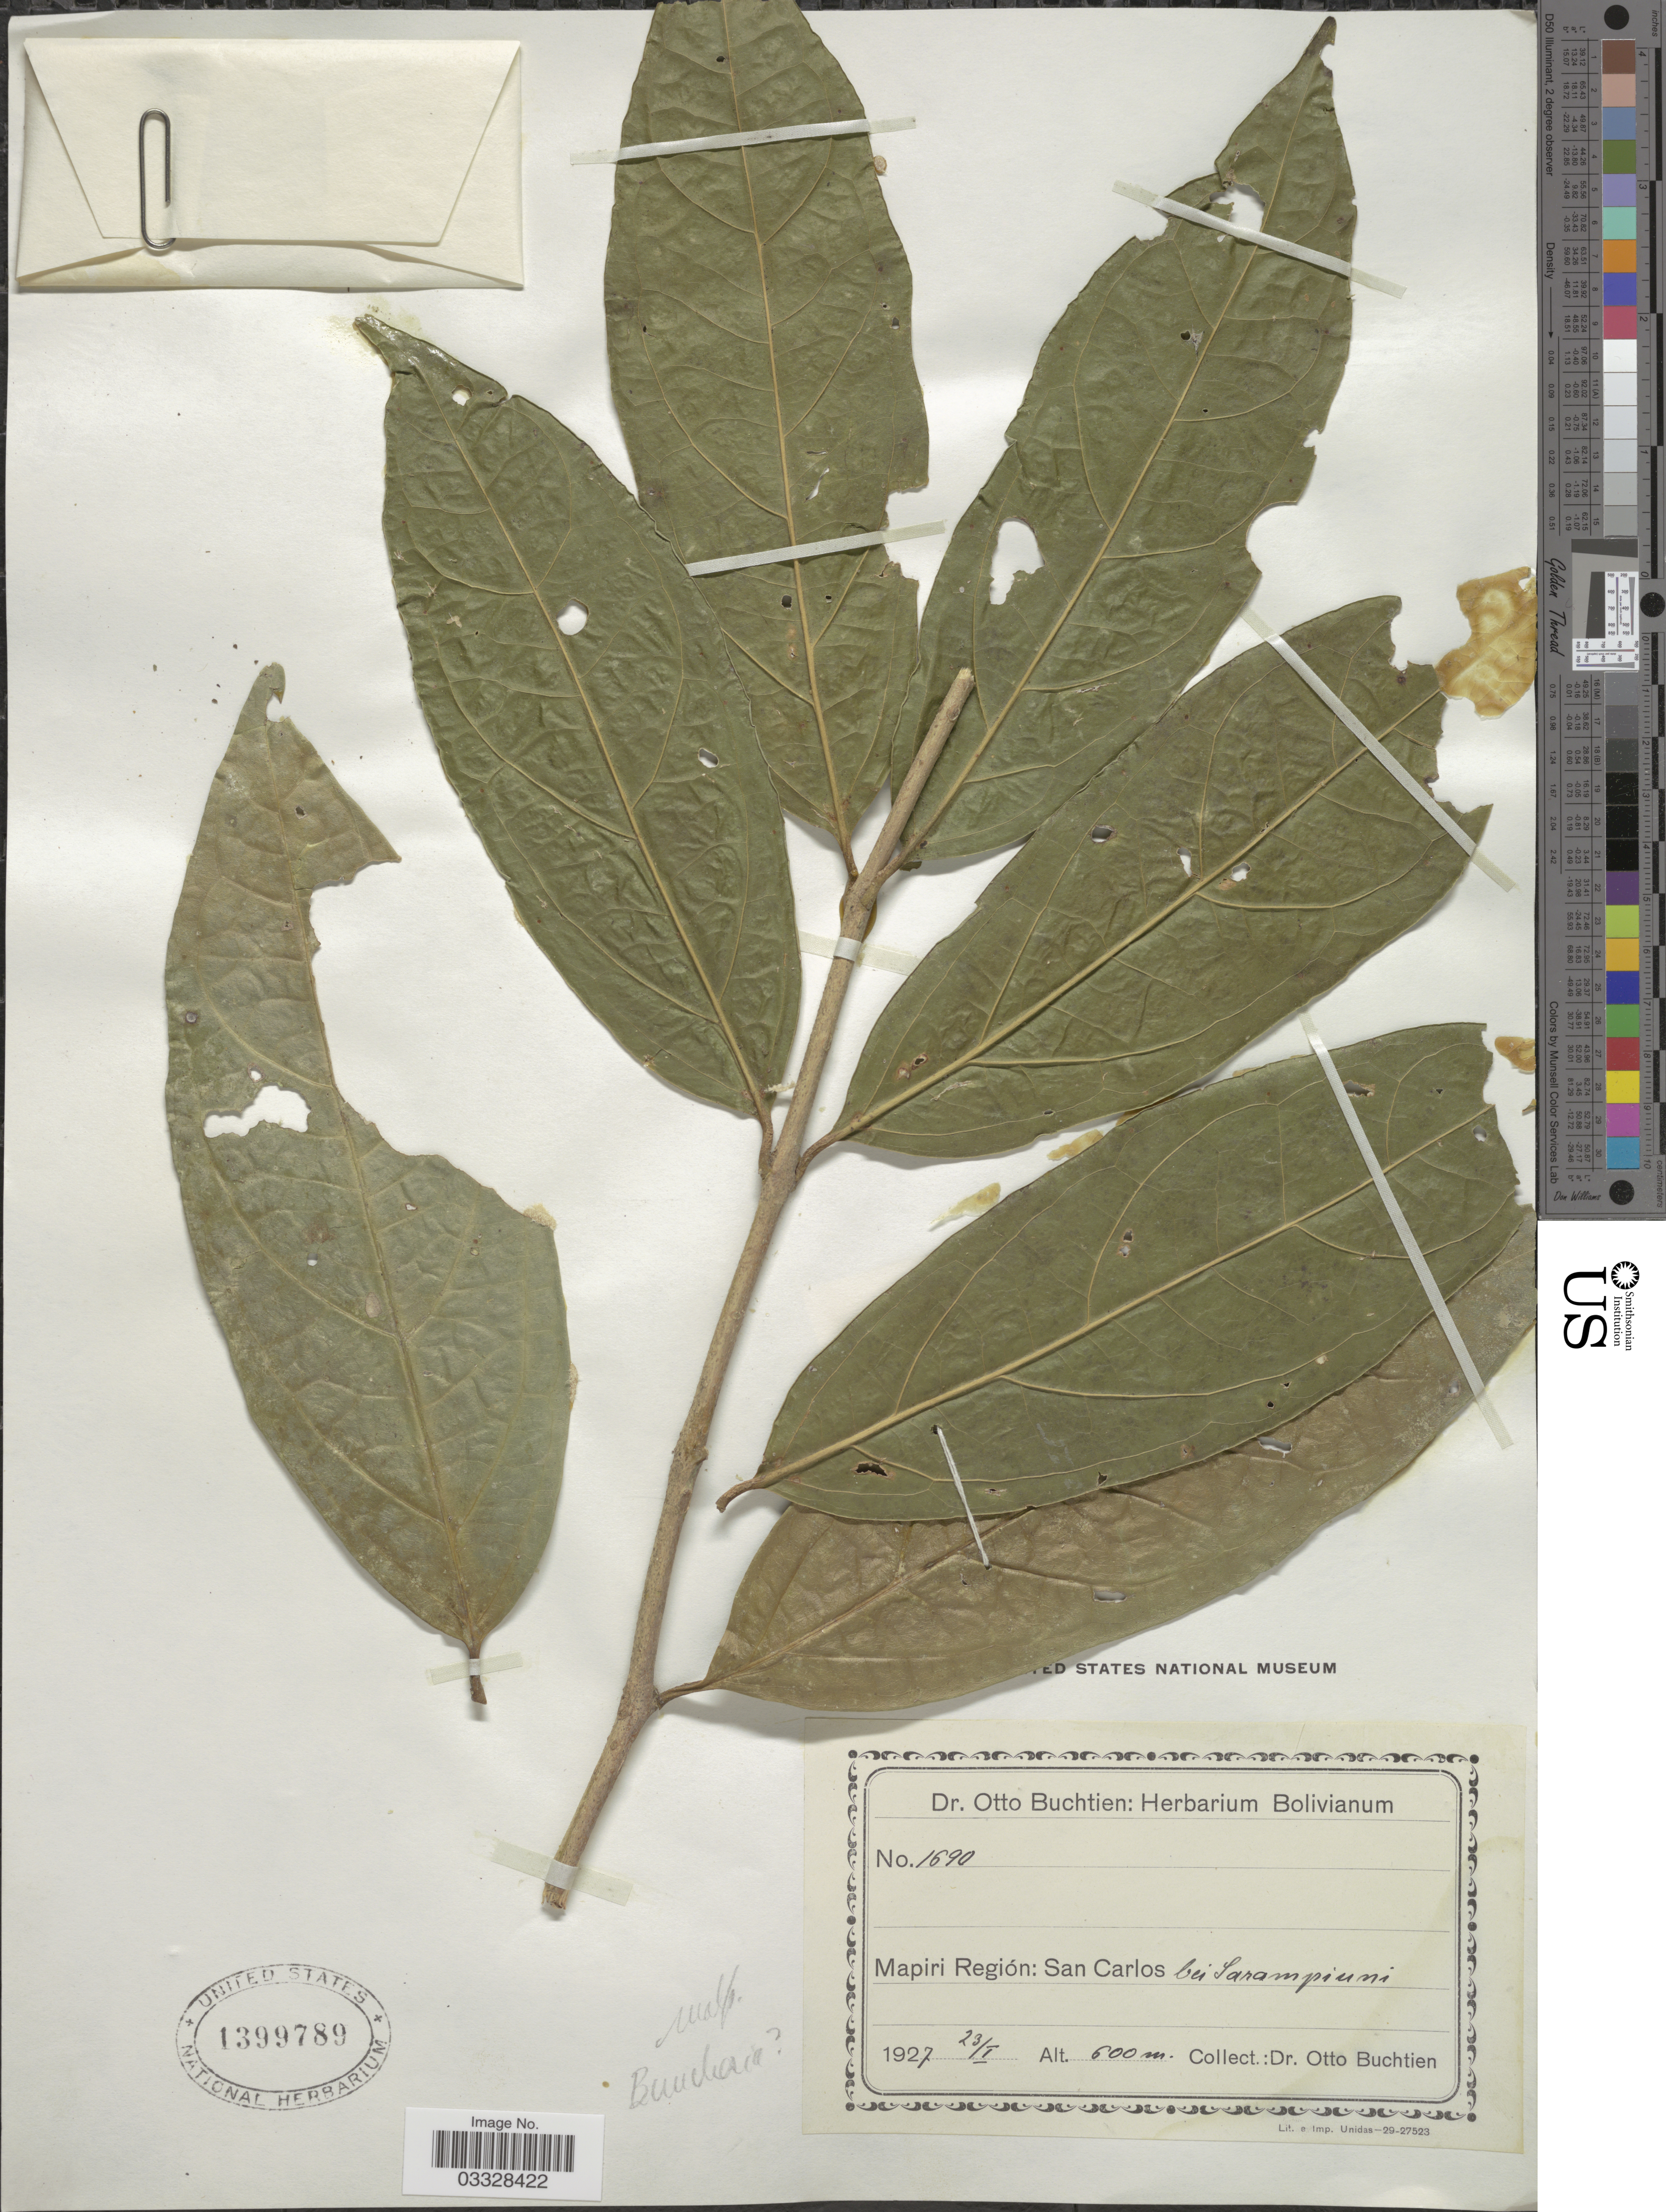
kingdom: Plantae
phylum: Tracheophyta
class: Magnoliopsida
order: Malpighiales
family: Malpighiaceae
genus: Bunchosia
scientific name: Bunchosia sp.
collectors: O. Buchtien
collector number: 1690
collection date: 1927-01-23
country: Bolivia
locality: Mapiri Región: San Carlos bei Sarampiuni.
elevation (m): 600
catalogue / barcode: US 1399789